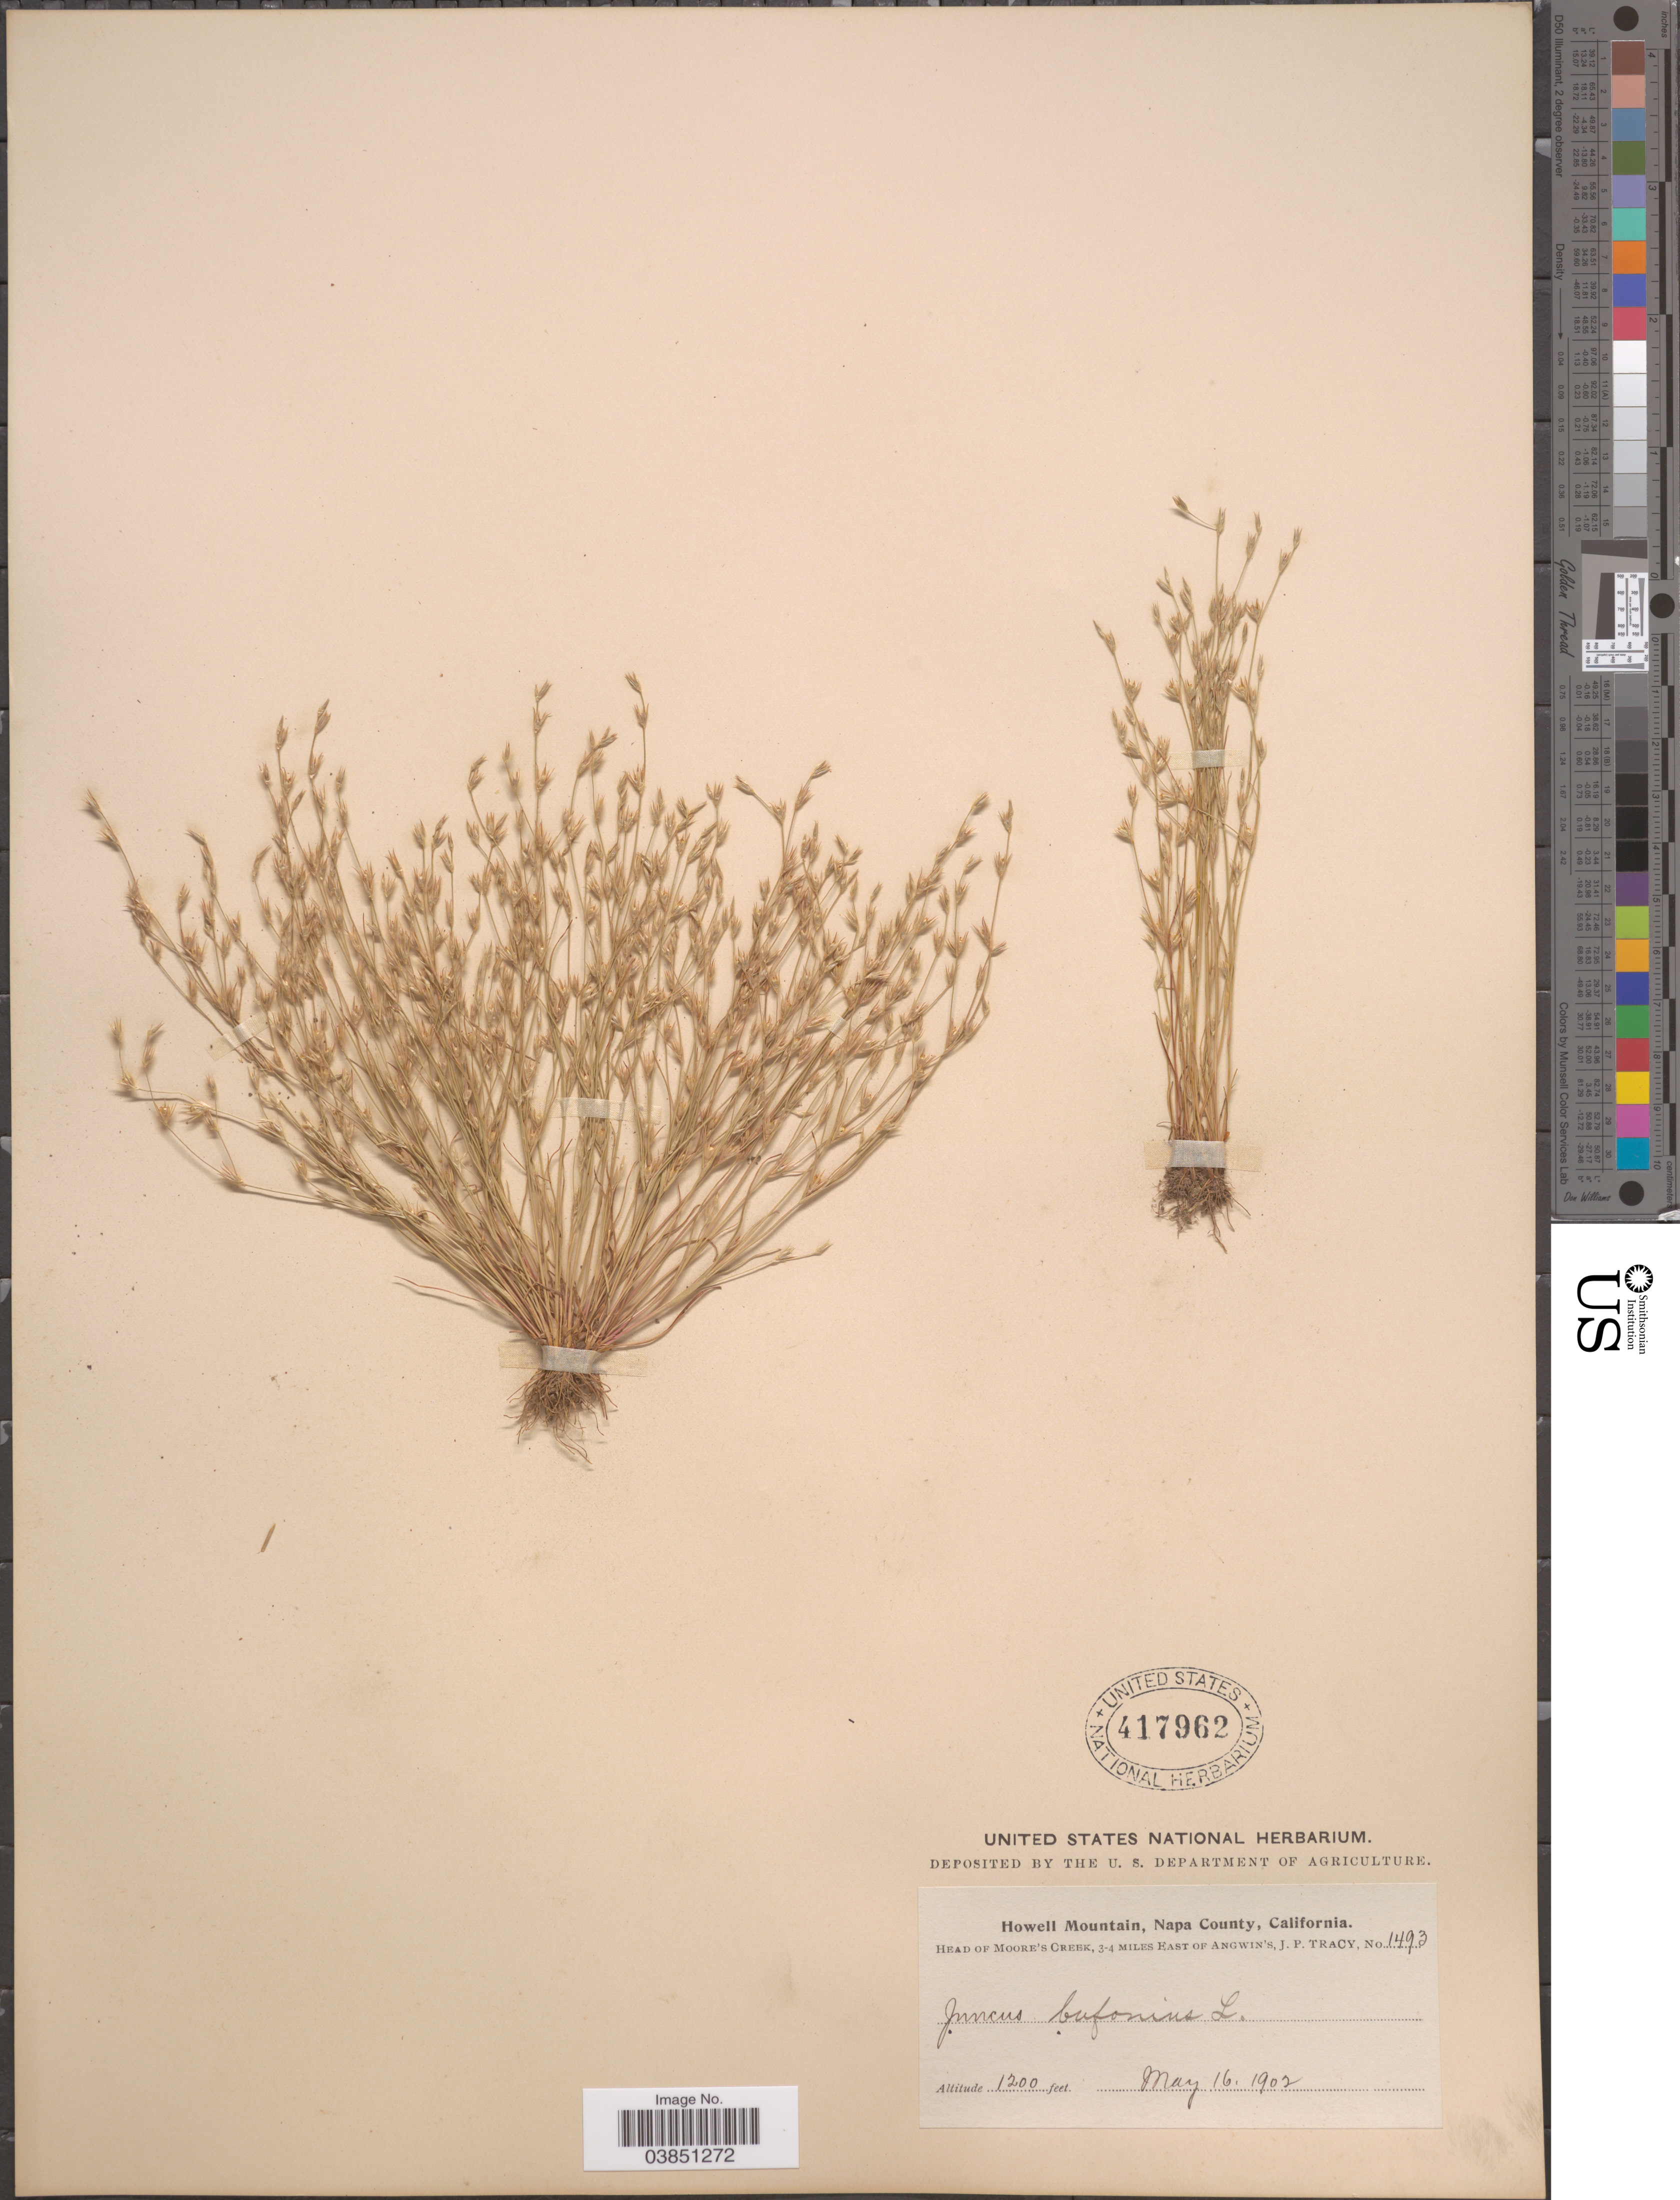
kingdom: Plantae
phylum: Tracheophyta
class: Liliopsida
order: Poales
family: Juncaceae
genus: Juncus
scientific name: Juncus bufonius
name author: L.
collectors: J. Tracy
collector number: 1493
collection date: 1902-05-16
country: United States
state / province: California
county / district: Napa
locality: Howell Mountain, Napa County. Head of Moore's Creek, 3-4 miles East of Angwin's.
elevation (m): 366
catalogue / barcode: US 417962